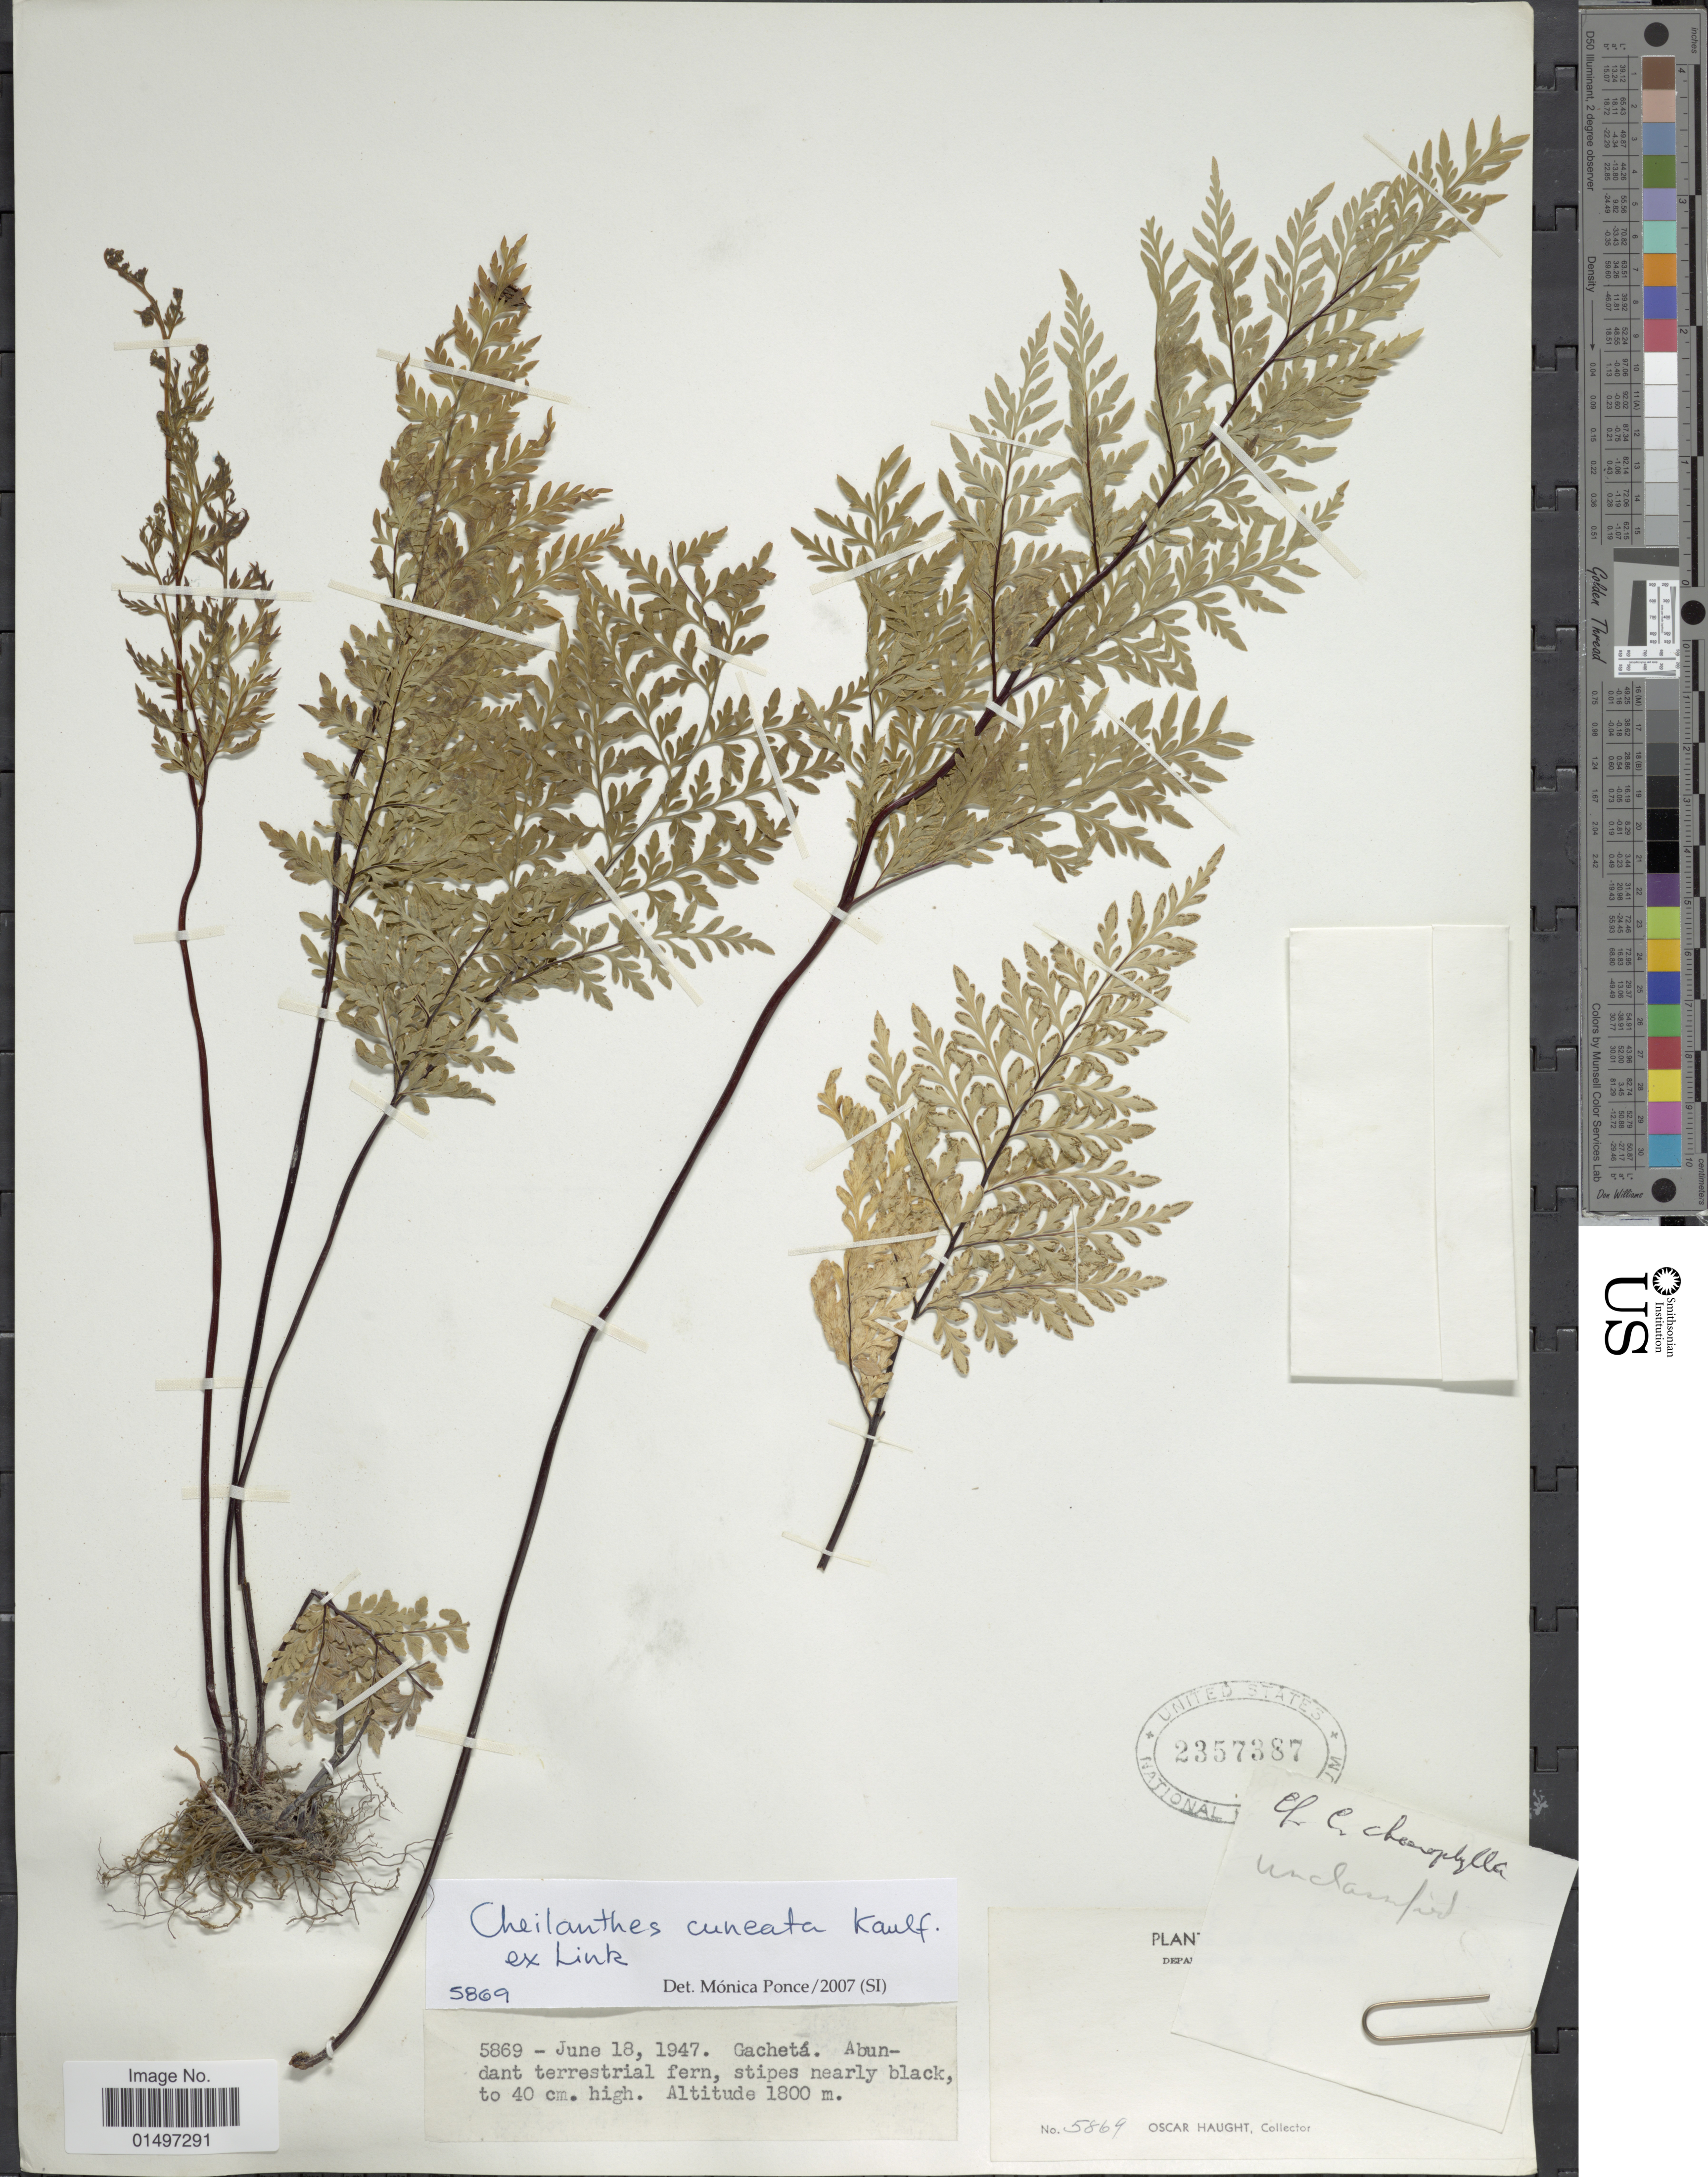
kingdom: Plantae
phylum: Tracheophyta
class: Polypodiopsida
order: Polypodiales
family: Pteridaceae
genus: Gaga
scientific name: Gaga chaerophylla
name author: (Mart. & Ikonn.-Gal.) Fay W. Li & Windham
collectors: O. L. Haught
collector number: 5869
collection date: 1947-06-18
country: Colombia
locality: Gacheta. Depa [illegible text]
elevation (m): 1800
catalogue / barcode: US 2357387